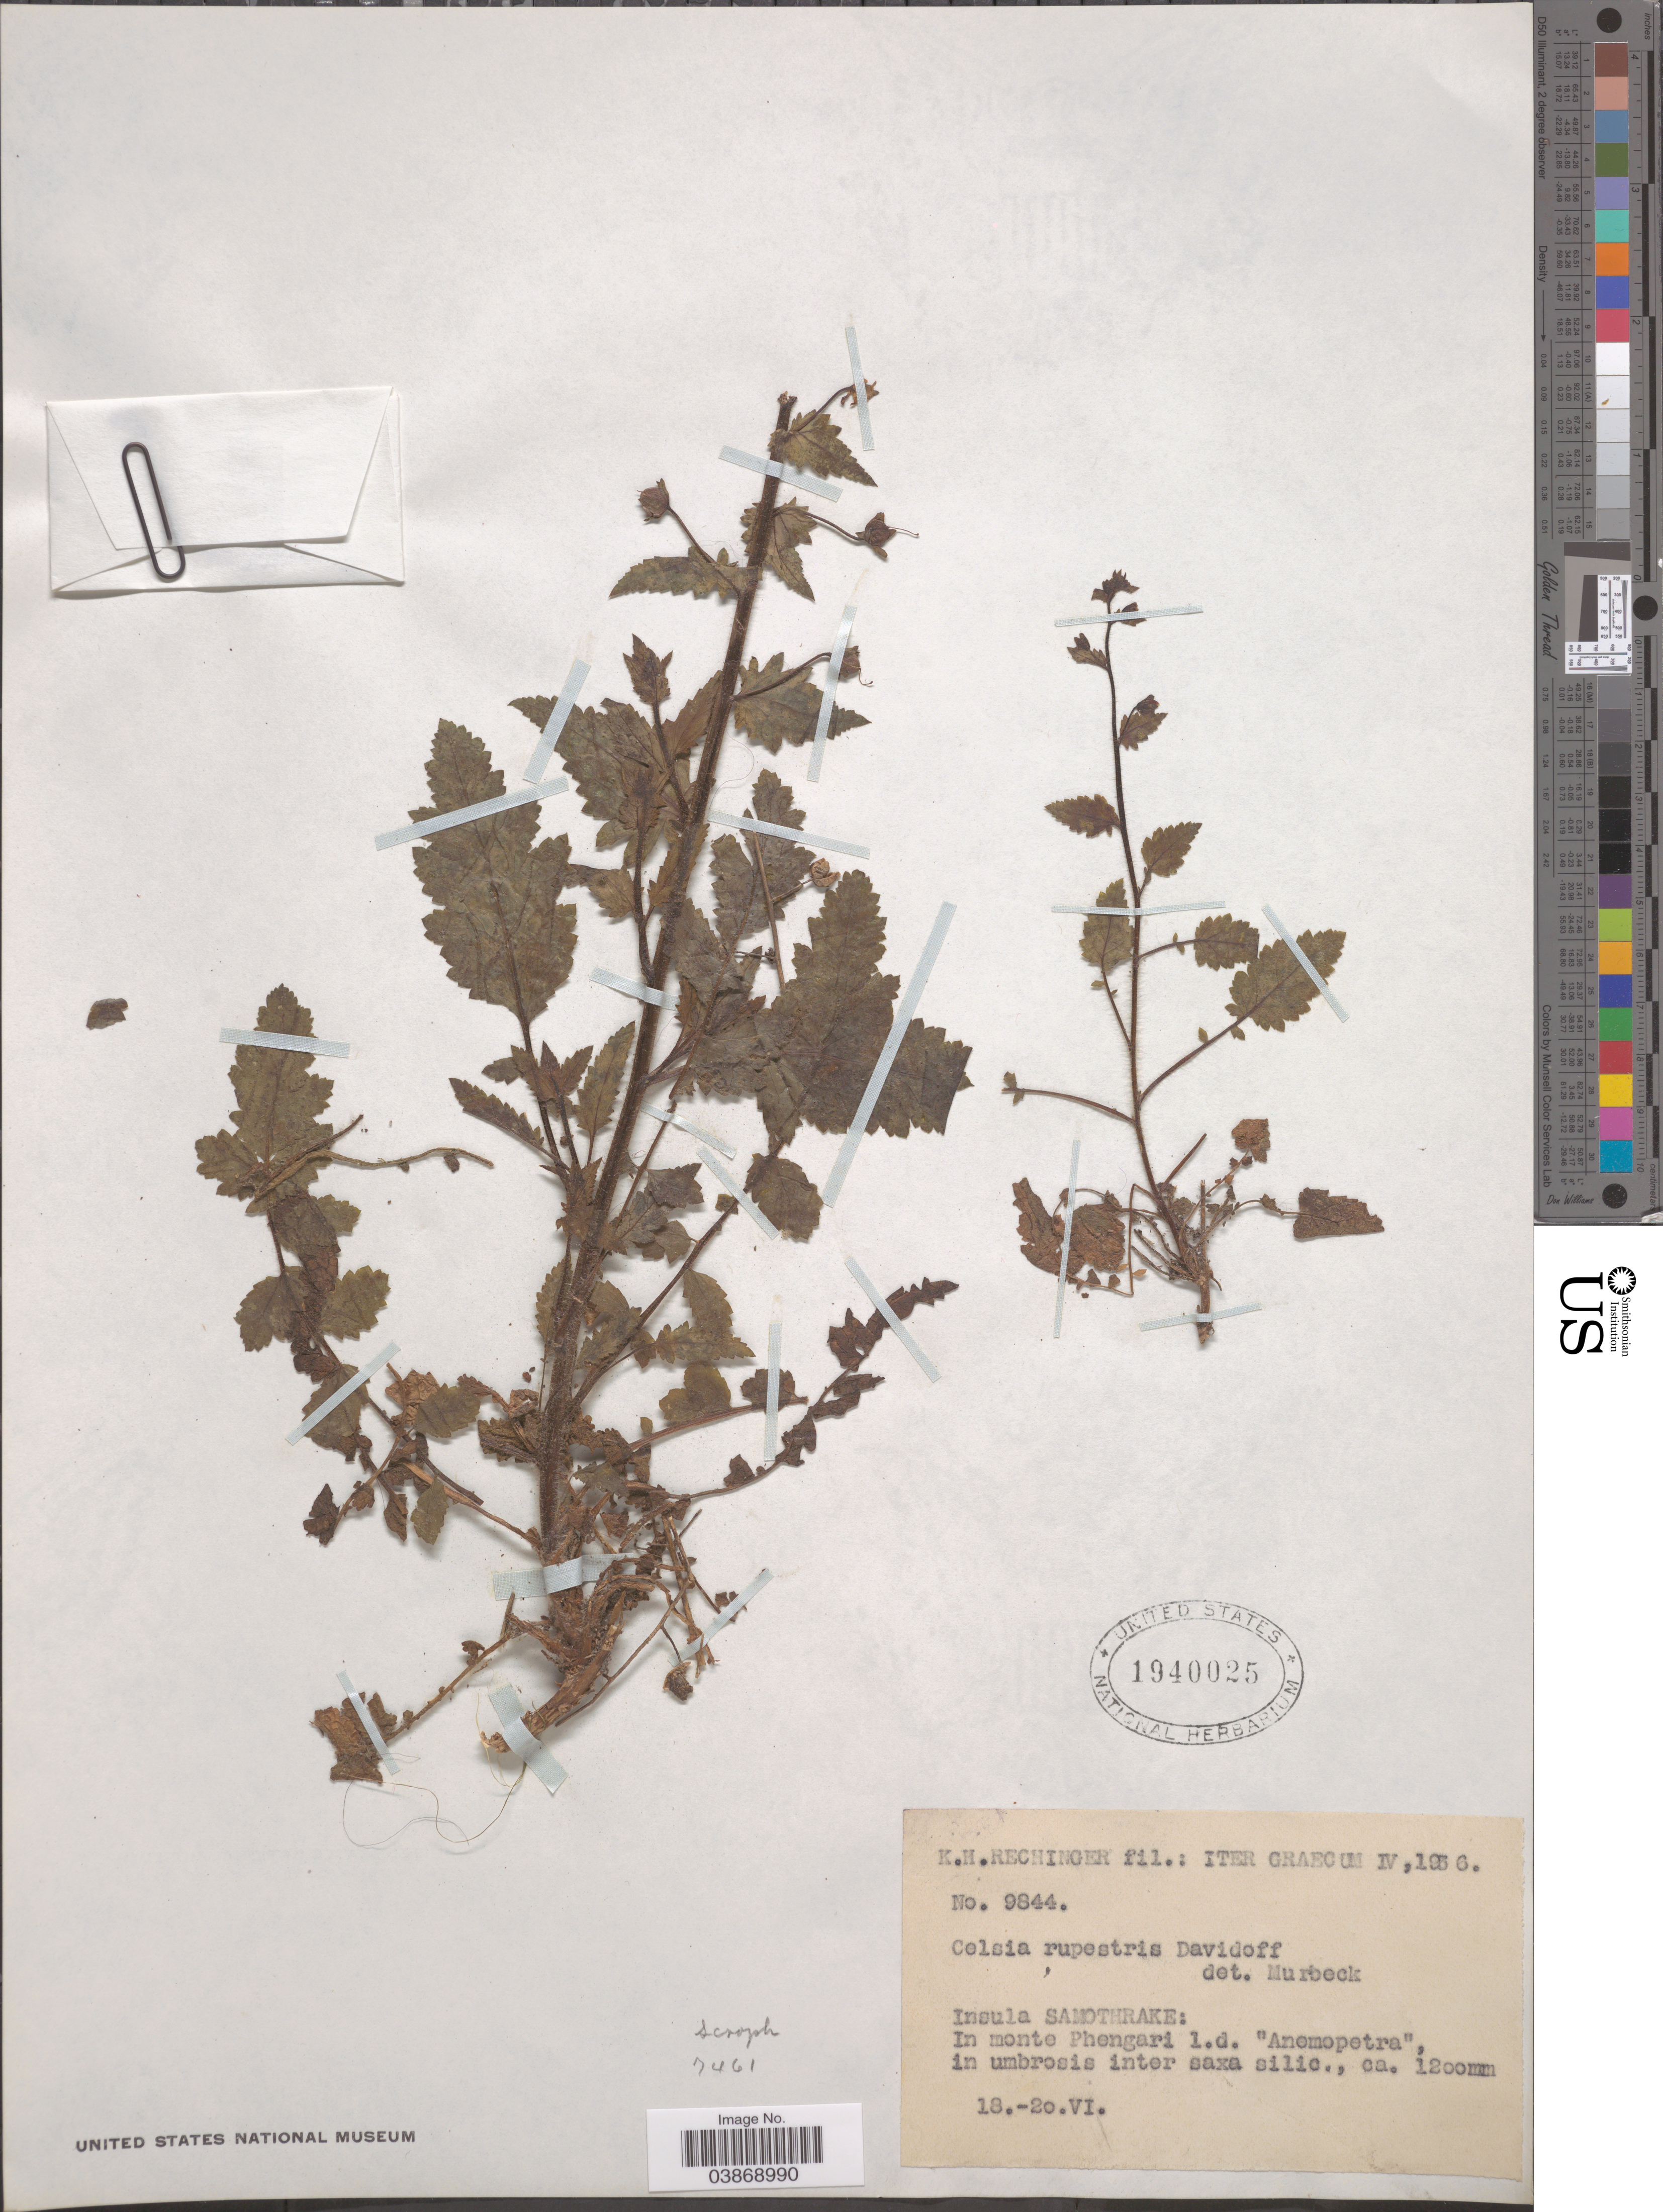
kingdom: Plantae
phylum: Tracheophyta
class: Magnoliopsida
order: Lamiales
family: Scrophulariaceae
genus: Celsia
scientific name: Celsia rupestris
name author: Davidov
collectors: K. H. Rechinger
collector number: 9844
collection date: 1956-06-18/1956-06-20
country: Greece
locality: Insula Samothrake: In monte Phengari l.d. "Anemopetra", in umbrosis inter saxa silic.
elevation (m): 1200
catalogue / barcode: US 1940025